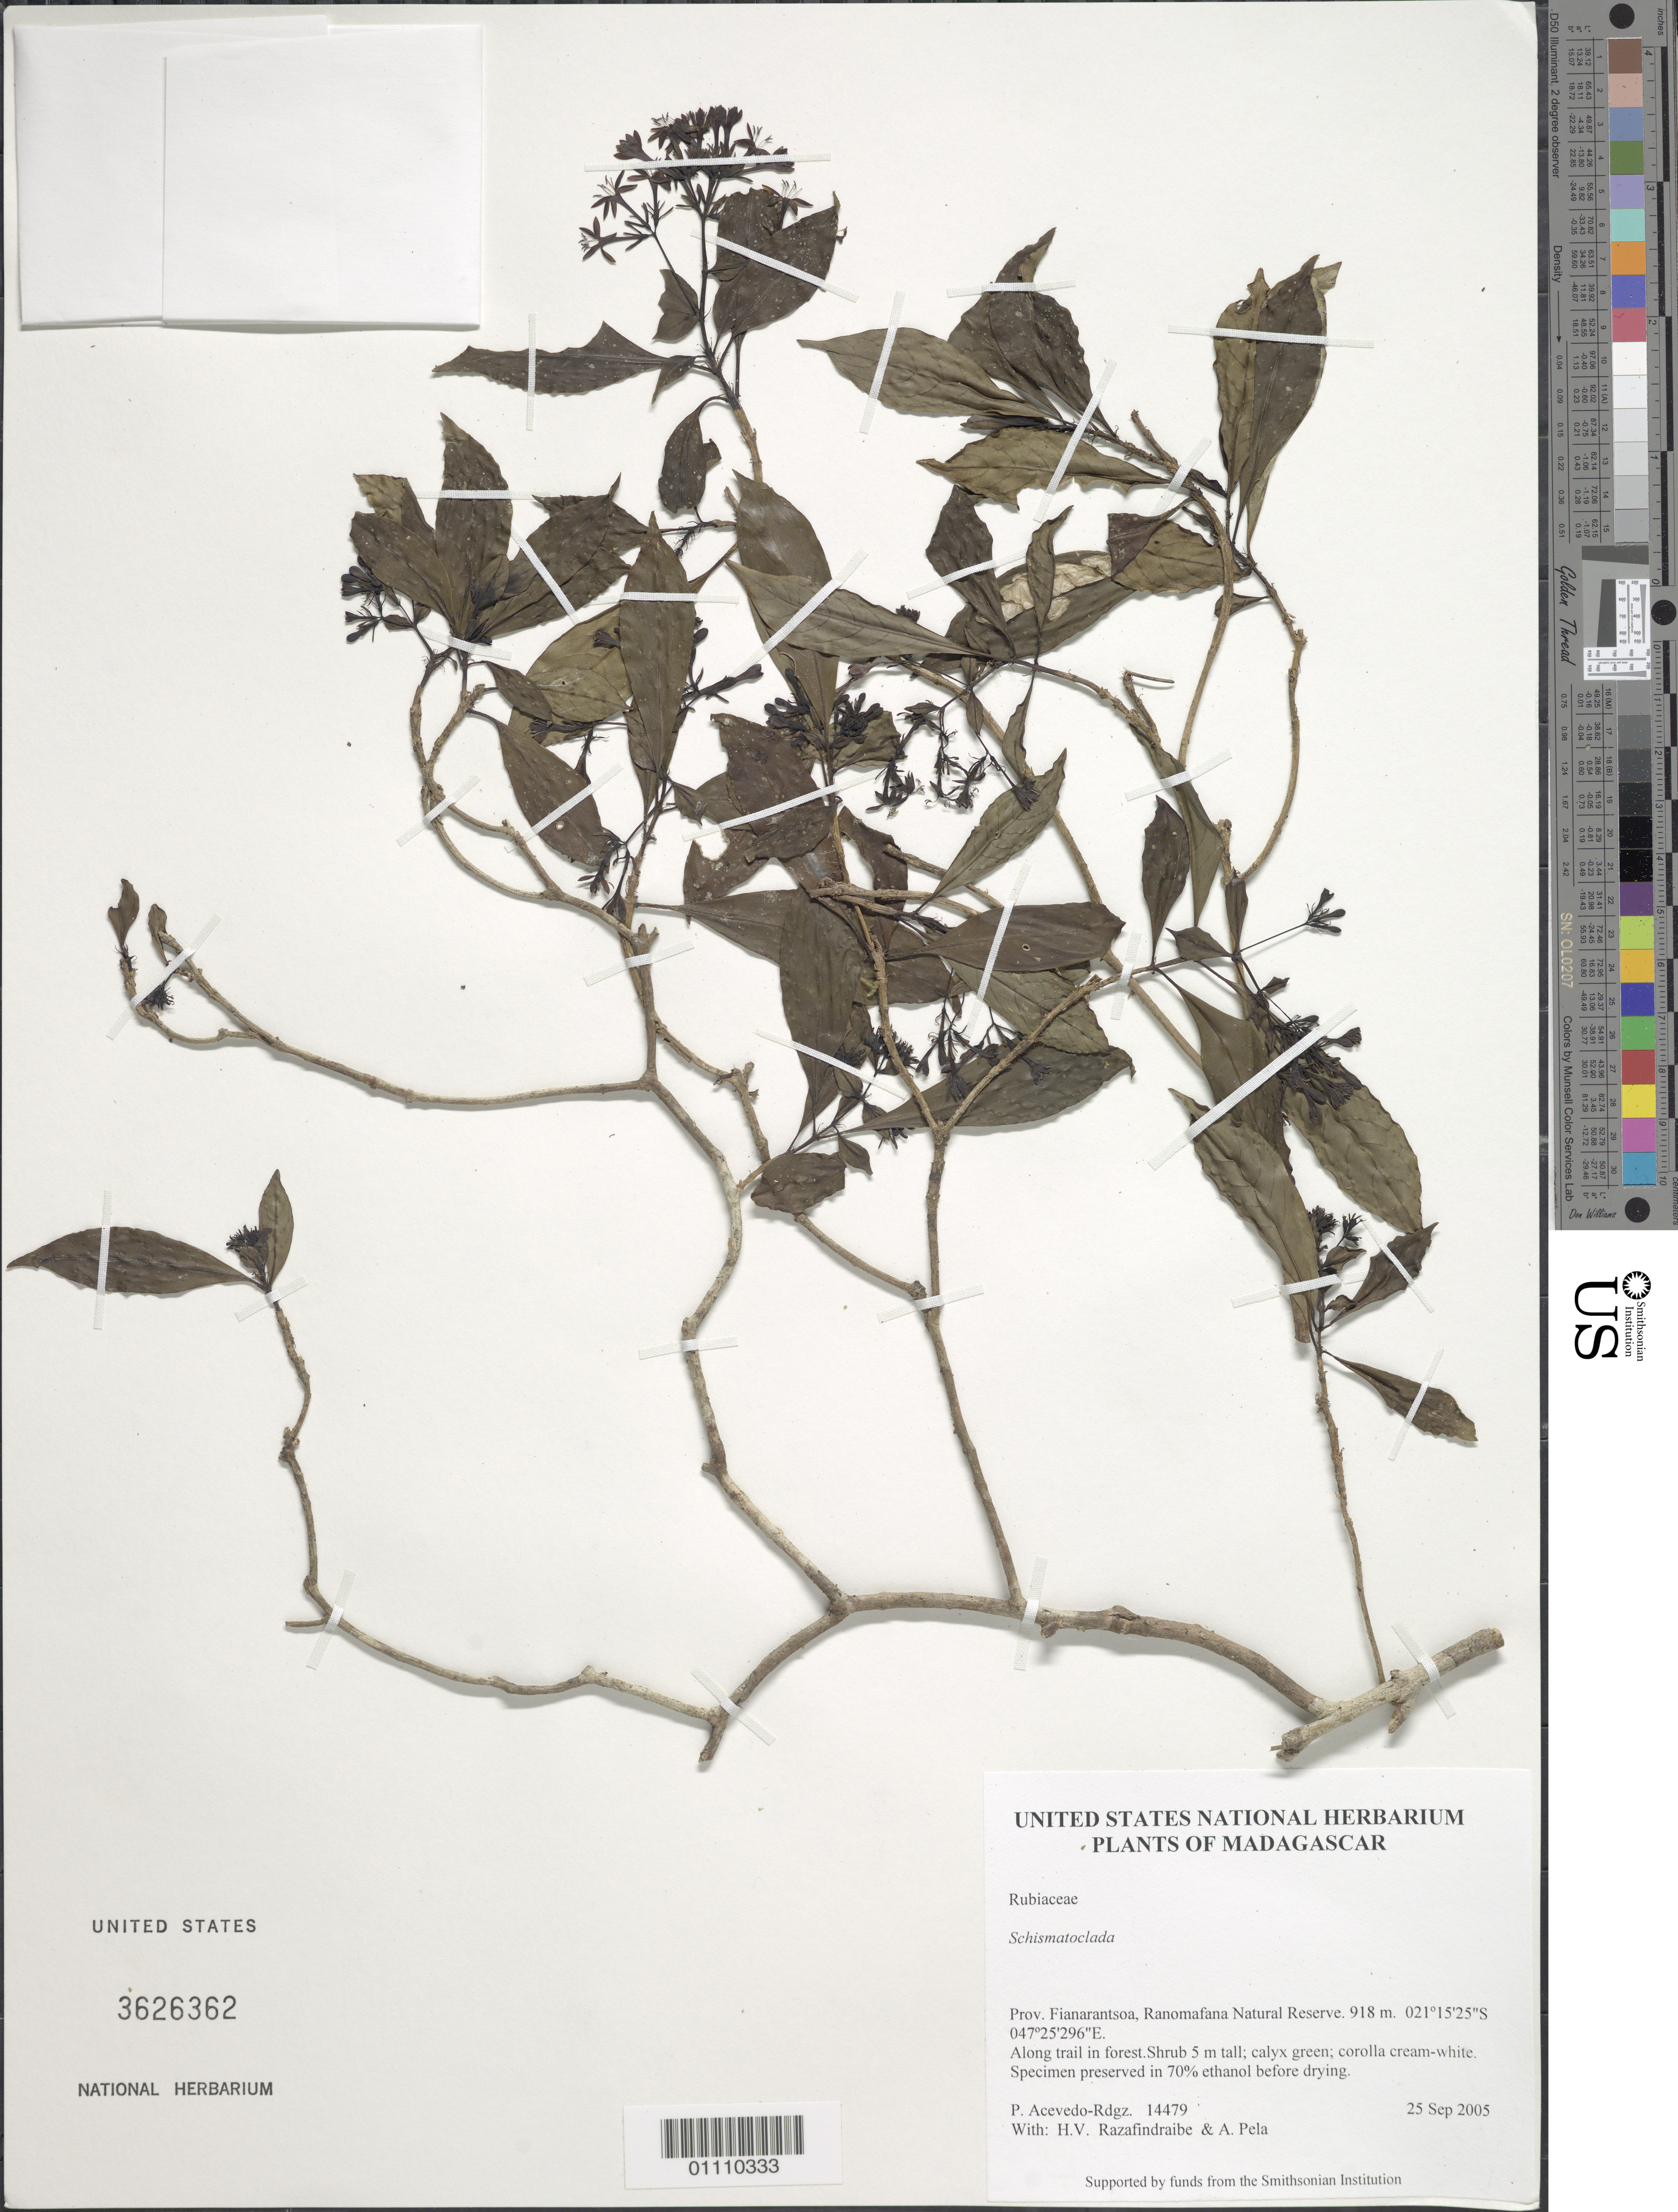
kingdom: Plantae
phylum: Tracheophyta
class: Magnoliopsida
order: Gentianales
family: Rubiaceae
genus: Schismatoclada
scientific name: Schismatoclada sp.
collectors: P. Acevedo-Rodr., H. Razafindraibe & A. Pela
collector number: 14479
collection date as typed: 25 Sep 2005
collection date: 2005-09-25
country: Madagascar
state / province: Haute Matsiatra / Vatovavy Fitovinany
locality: Prov. Fianarantsoa, Ranomafana Natural Reserve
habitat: Along trail in forest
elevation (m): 918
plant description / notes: US, MO, K, P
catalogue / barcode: US 3626362